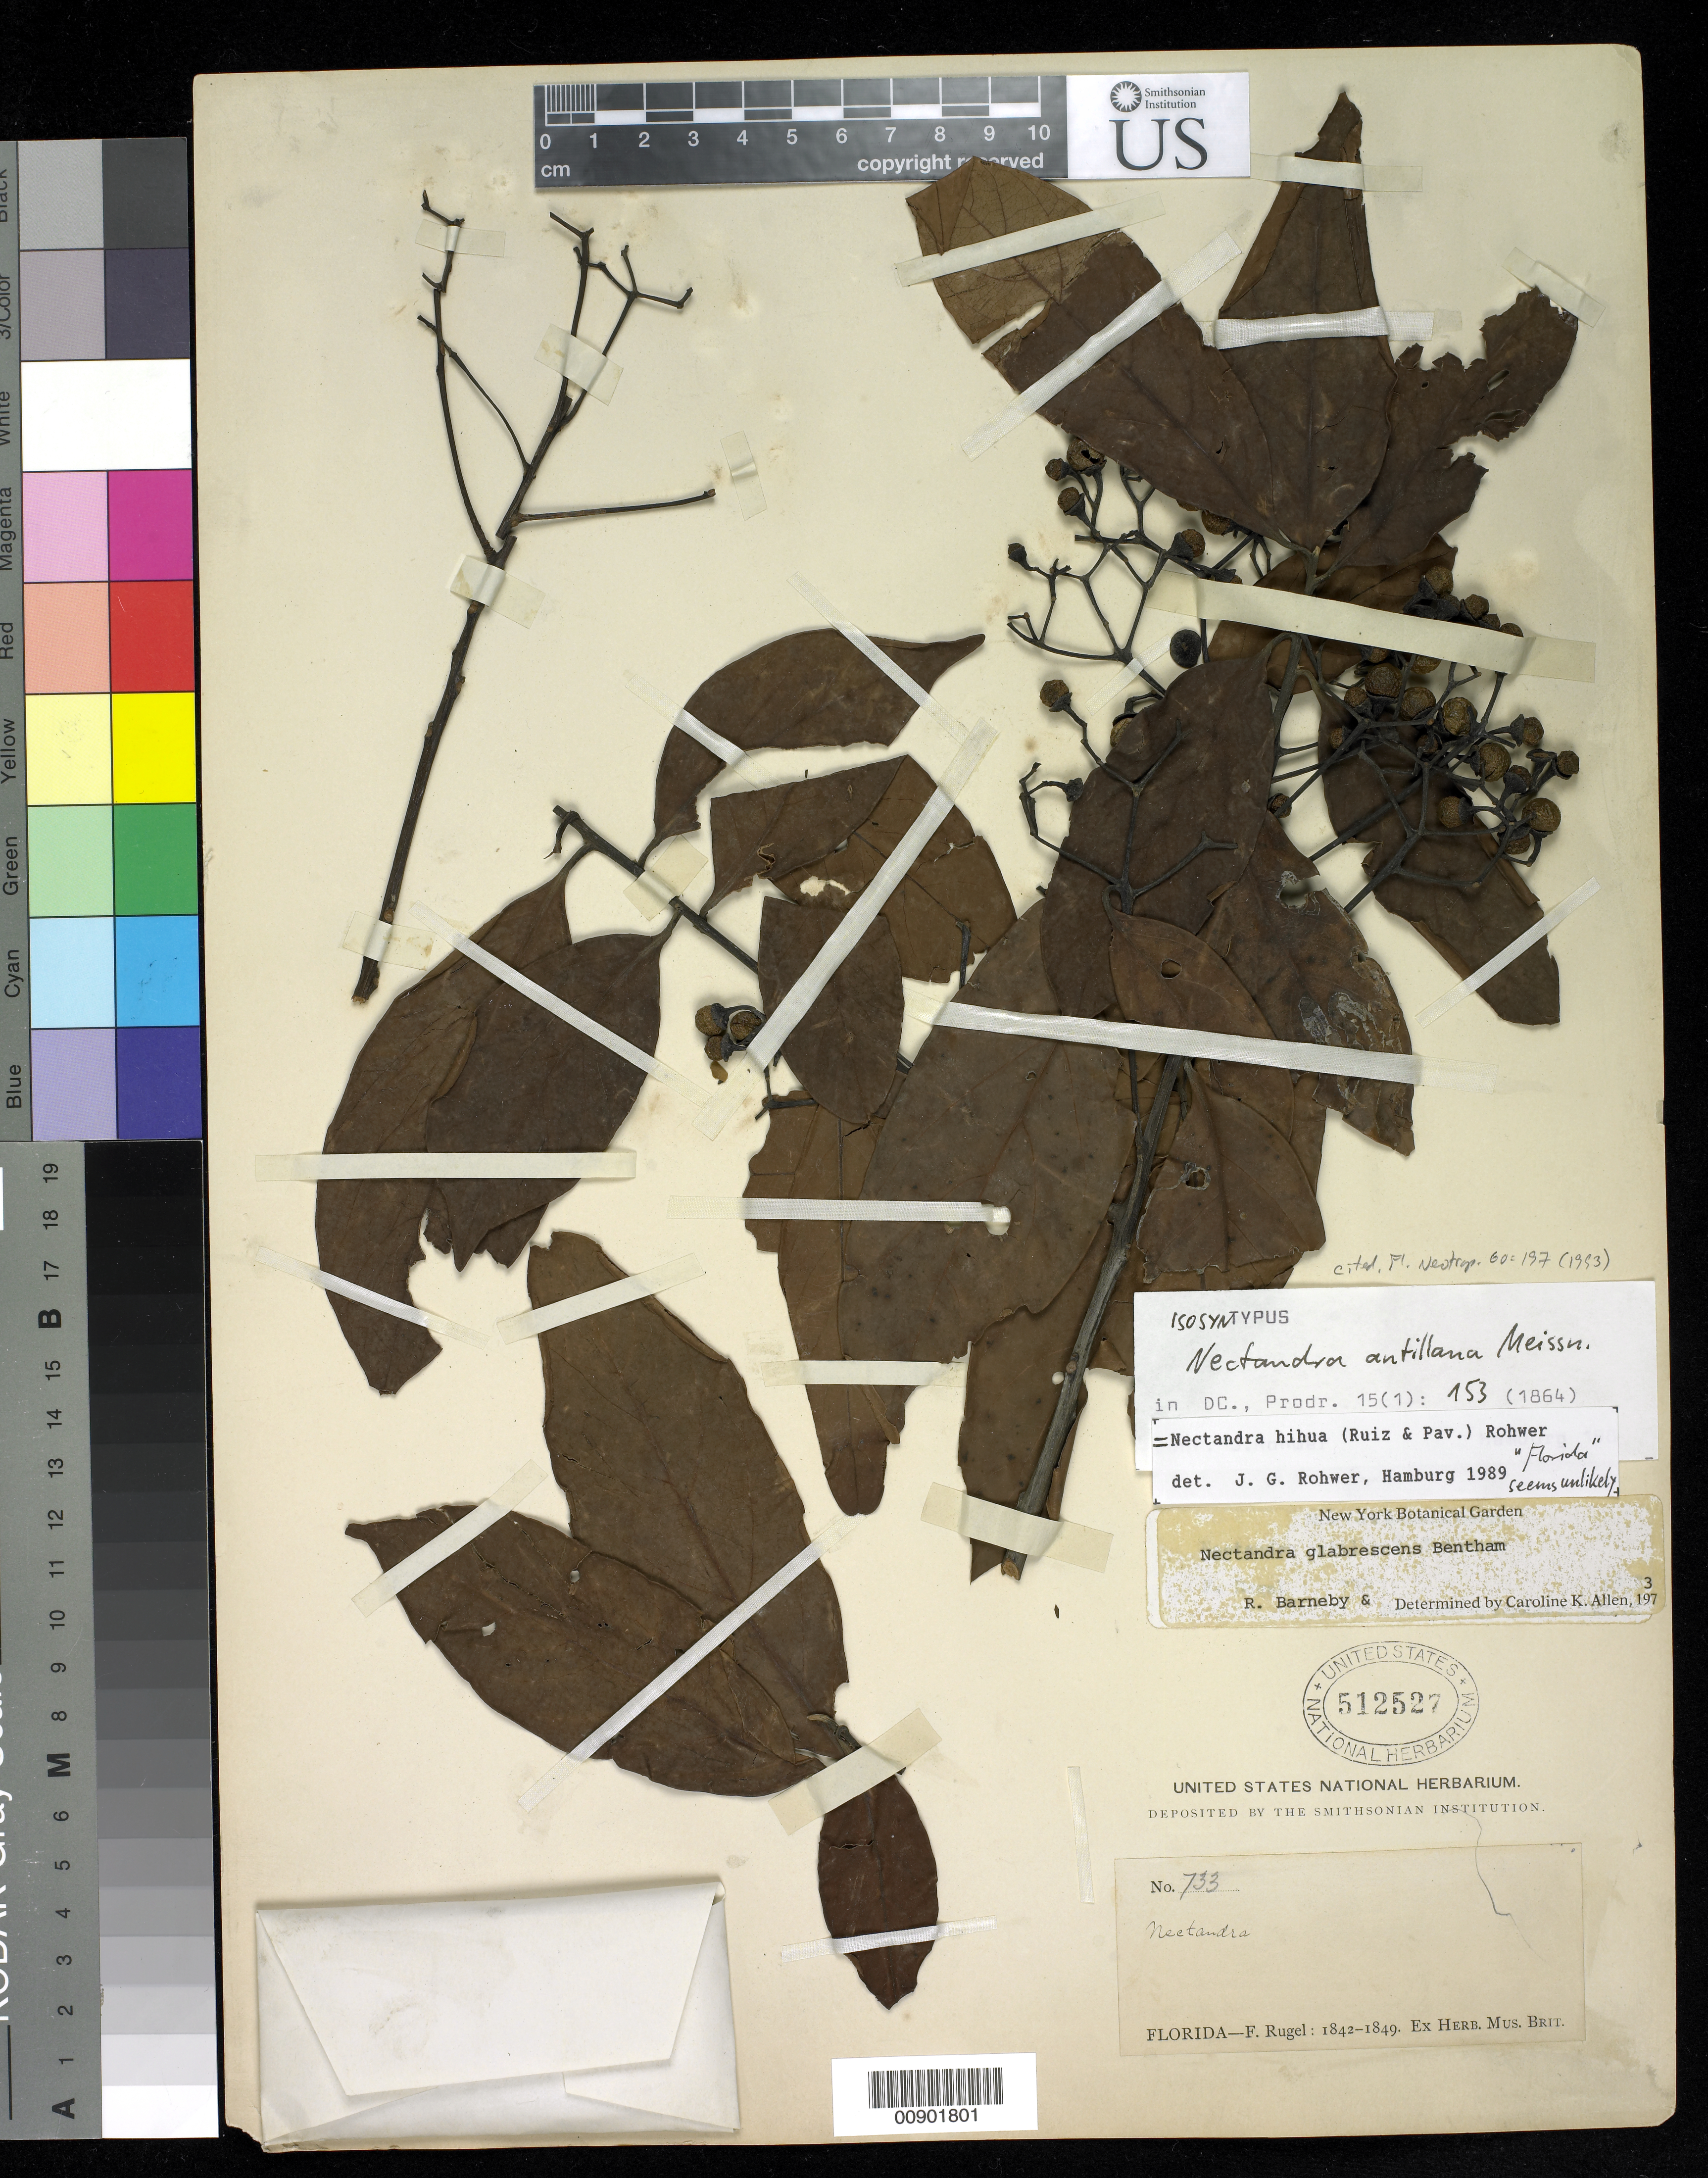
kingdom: Plantae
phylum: Tracheophyta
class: Magnoliopsida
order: Laurales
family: Lauraceae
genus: Nectandra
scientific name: Nectandra antillana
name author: Meisn. in DC.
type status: Syntype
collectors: F. Rugel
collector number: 733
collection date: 1842/1849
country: Cuba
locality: "Florida".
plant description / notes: Cited by Rohwer, Fl. Neotrop. 60: 197 (1993).; Lectotype is Wright 480, as designated by Rohwer, Fl. Neotrop. 60: 196 (1993).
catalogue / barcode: US 512527